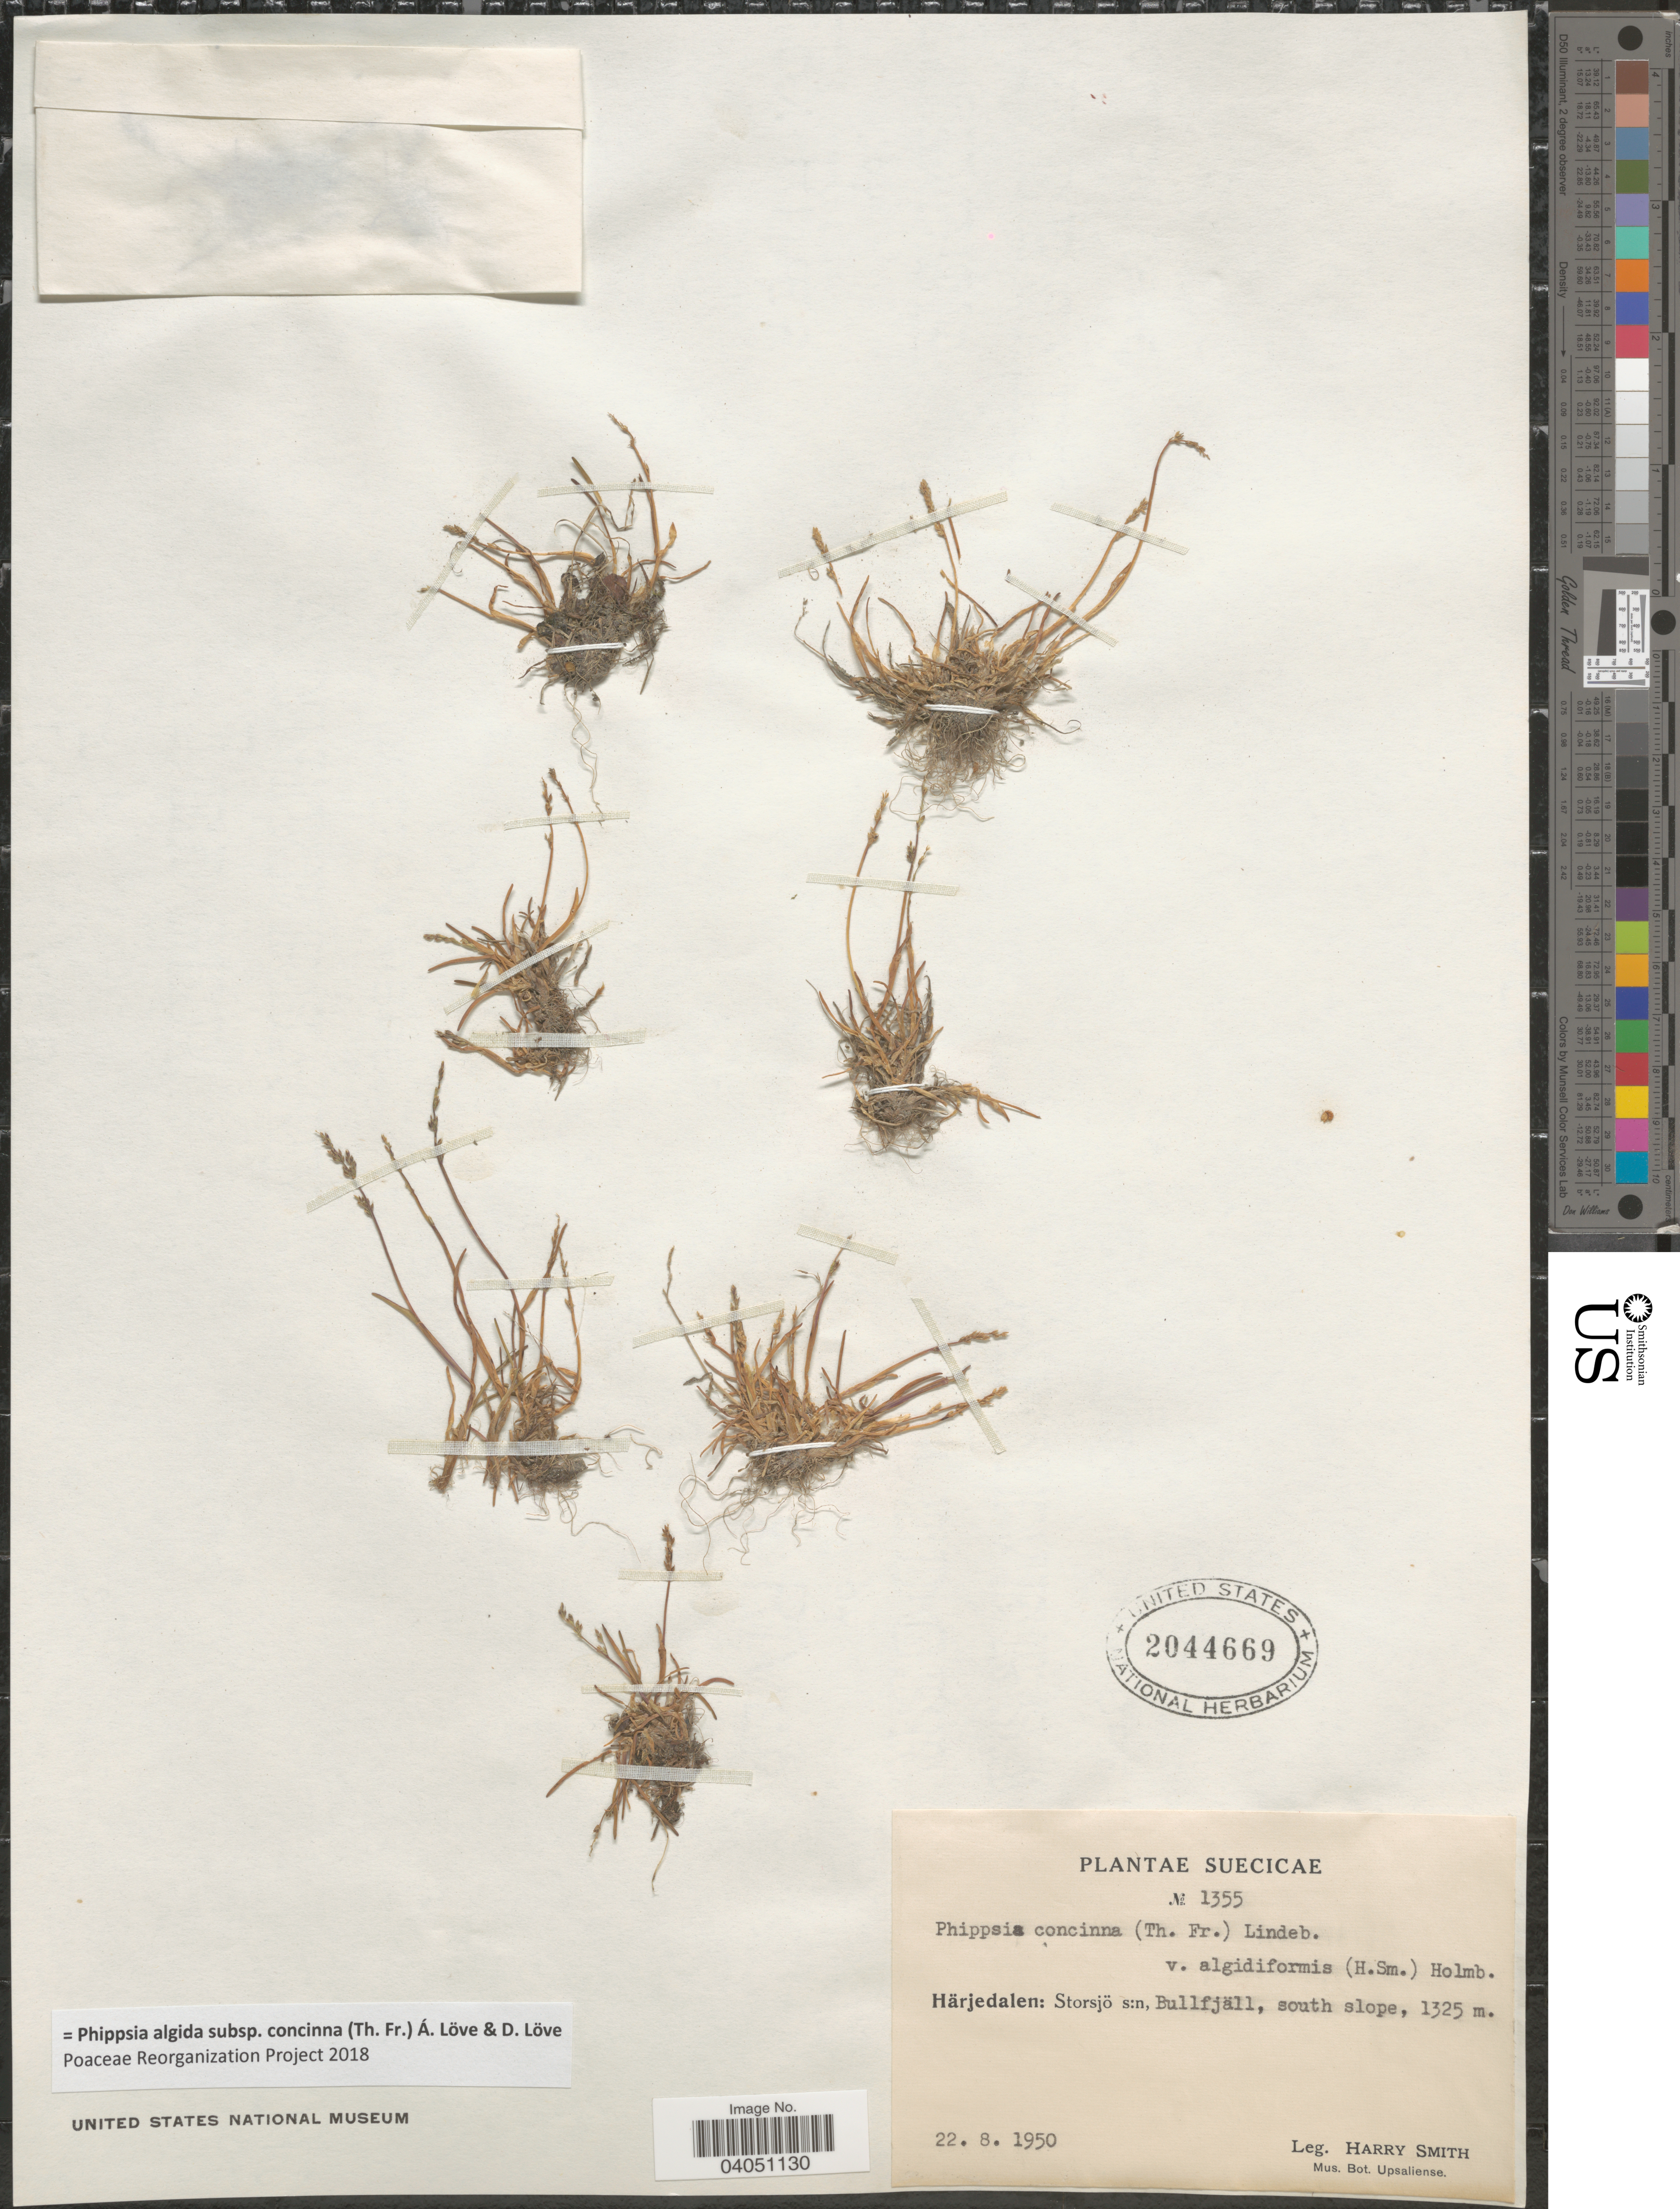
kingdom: Plantae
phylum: Tracheophyta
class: Liliopsida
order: Poales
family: Poaceae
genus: Phippsia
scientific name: Phippsia algida subsp. concinna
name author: (Th. Fr.) Á. Löve & D. Löve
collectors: H. Smith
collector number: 1355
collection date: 1950-08-22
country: Sweden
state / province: Jamtland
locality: Suecicae. Härjedalen: Storsjö s:n, Bullfjäll, south slope.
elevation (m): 1325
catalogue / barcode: US 2044669